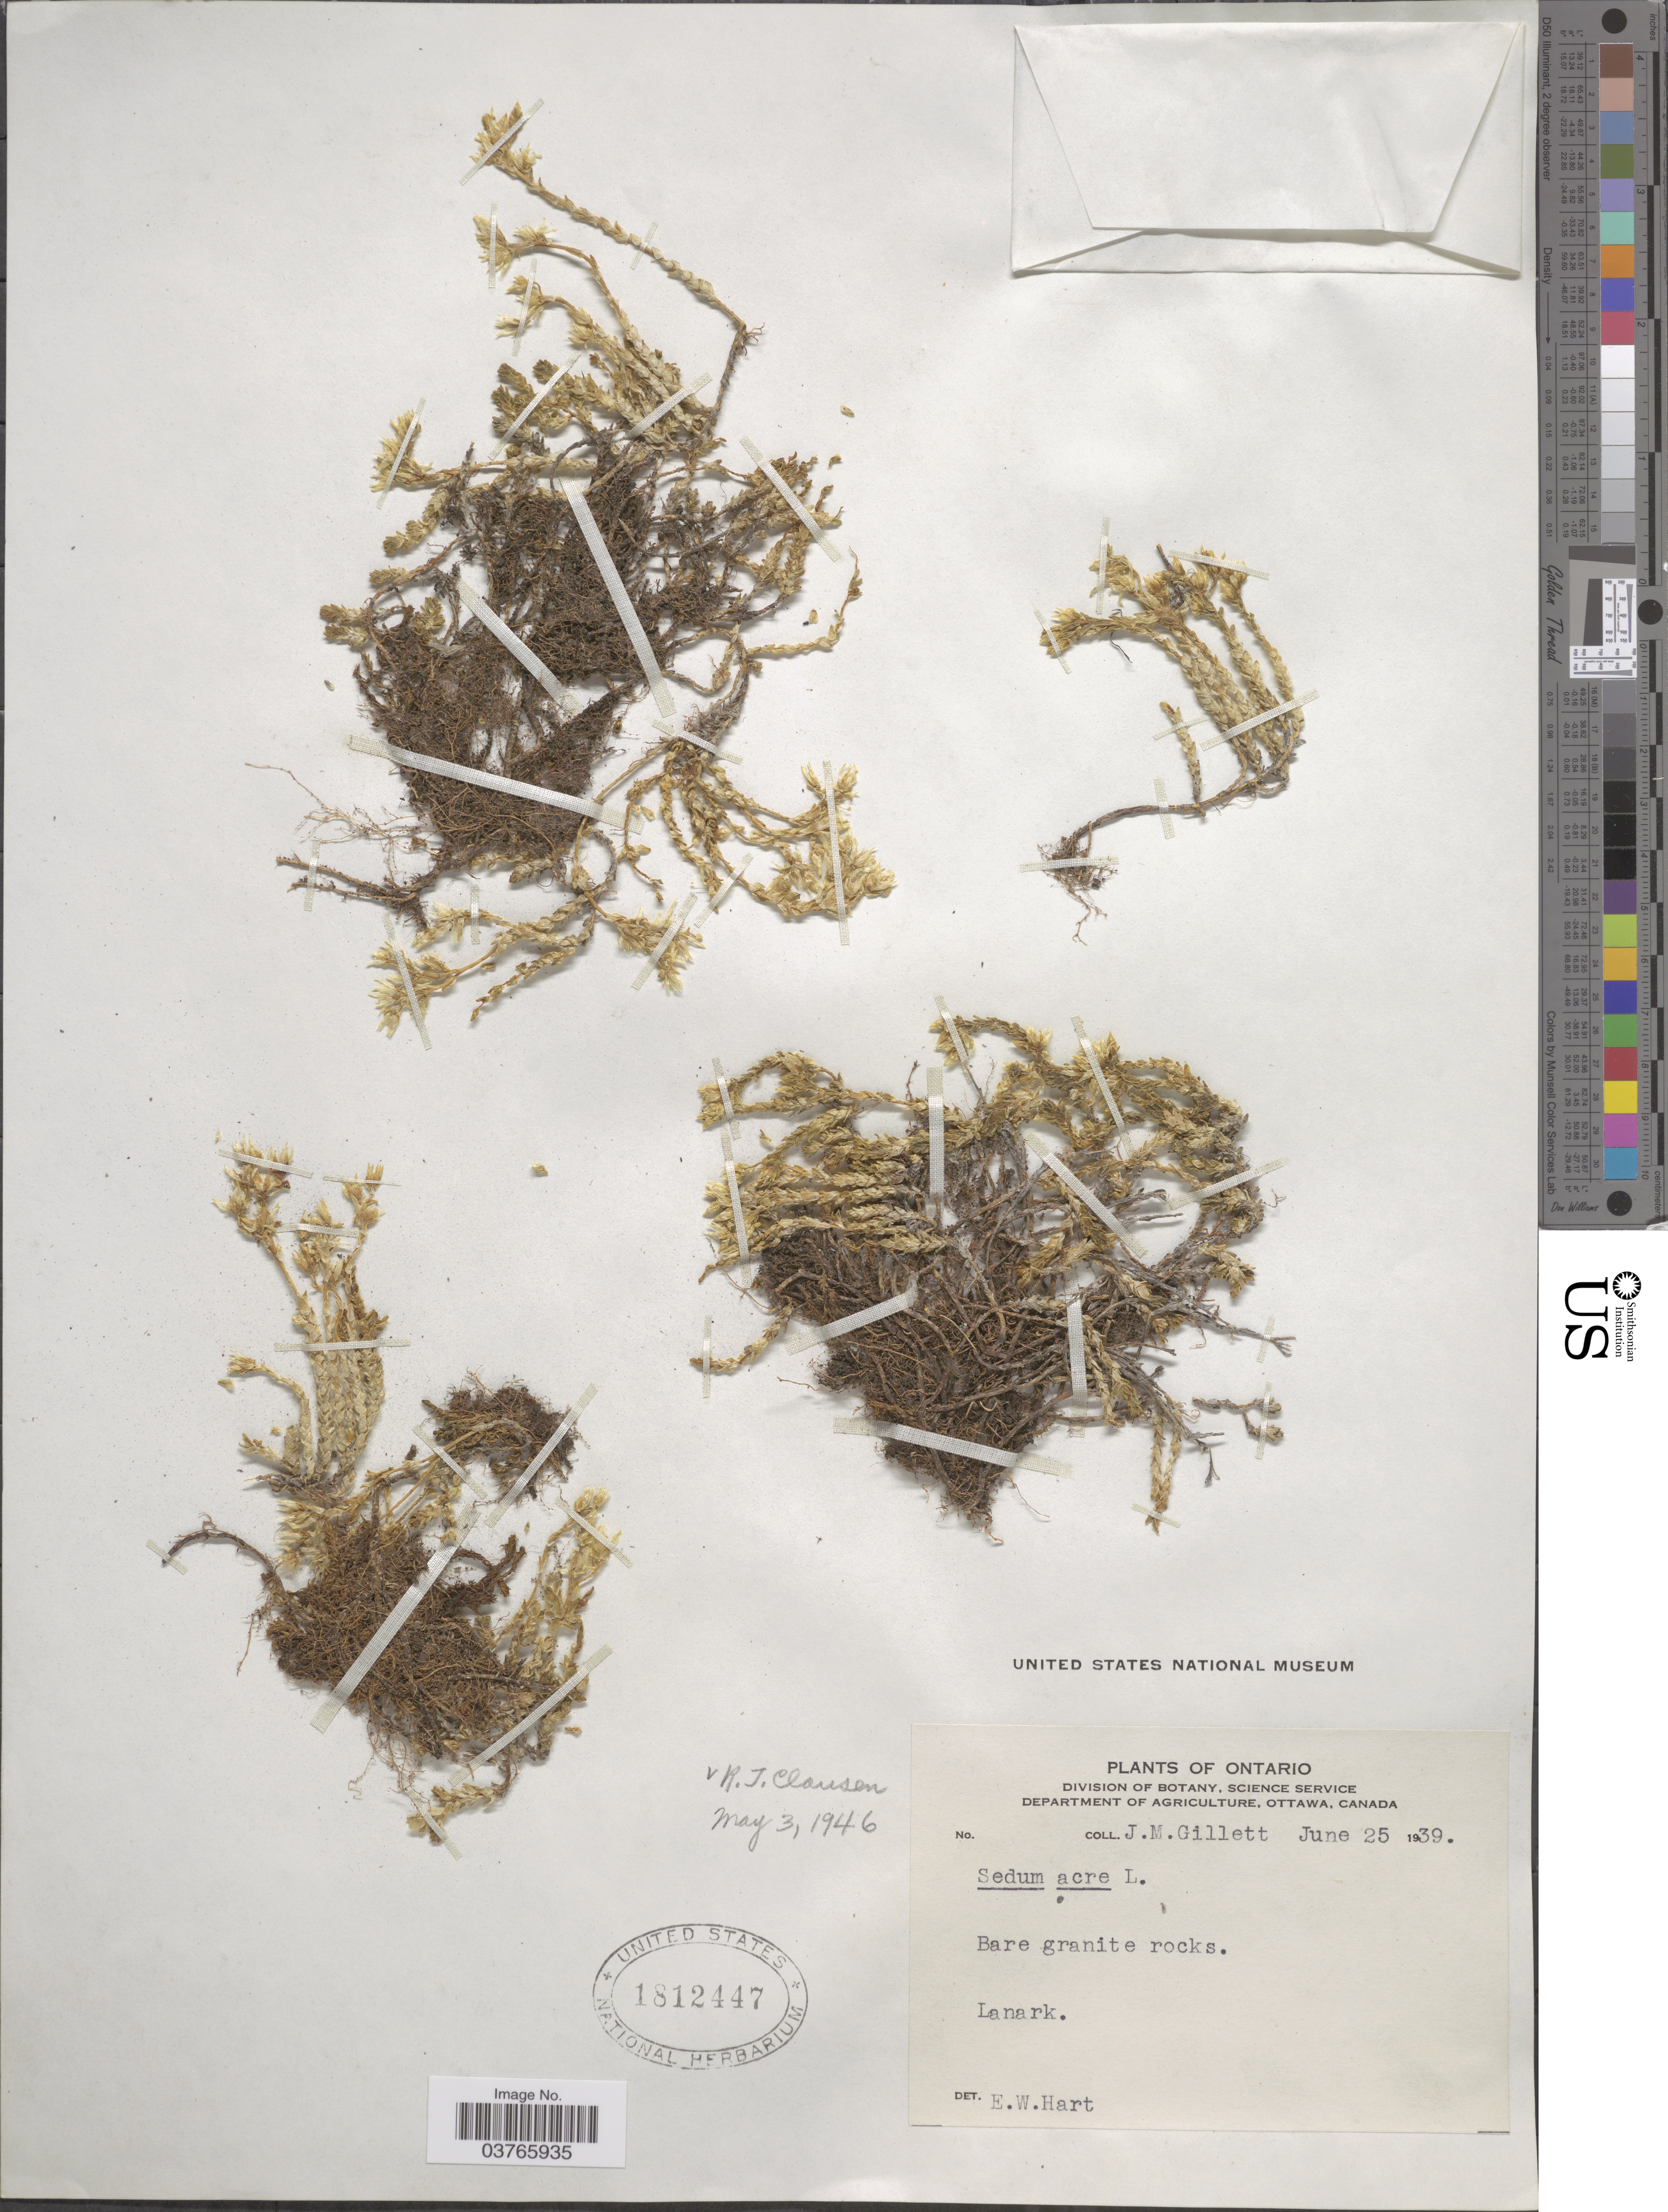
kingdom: Plantae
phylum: Tracheophyta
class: Magnoliopsida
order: Saxifragales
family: Crassulaceae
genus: Sedum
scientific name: Sedum acre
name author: L.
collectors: J. M. Gillett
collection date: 1939-06-25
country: Canada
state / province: Ontario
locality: Lanark.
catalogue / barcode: US 1812447